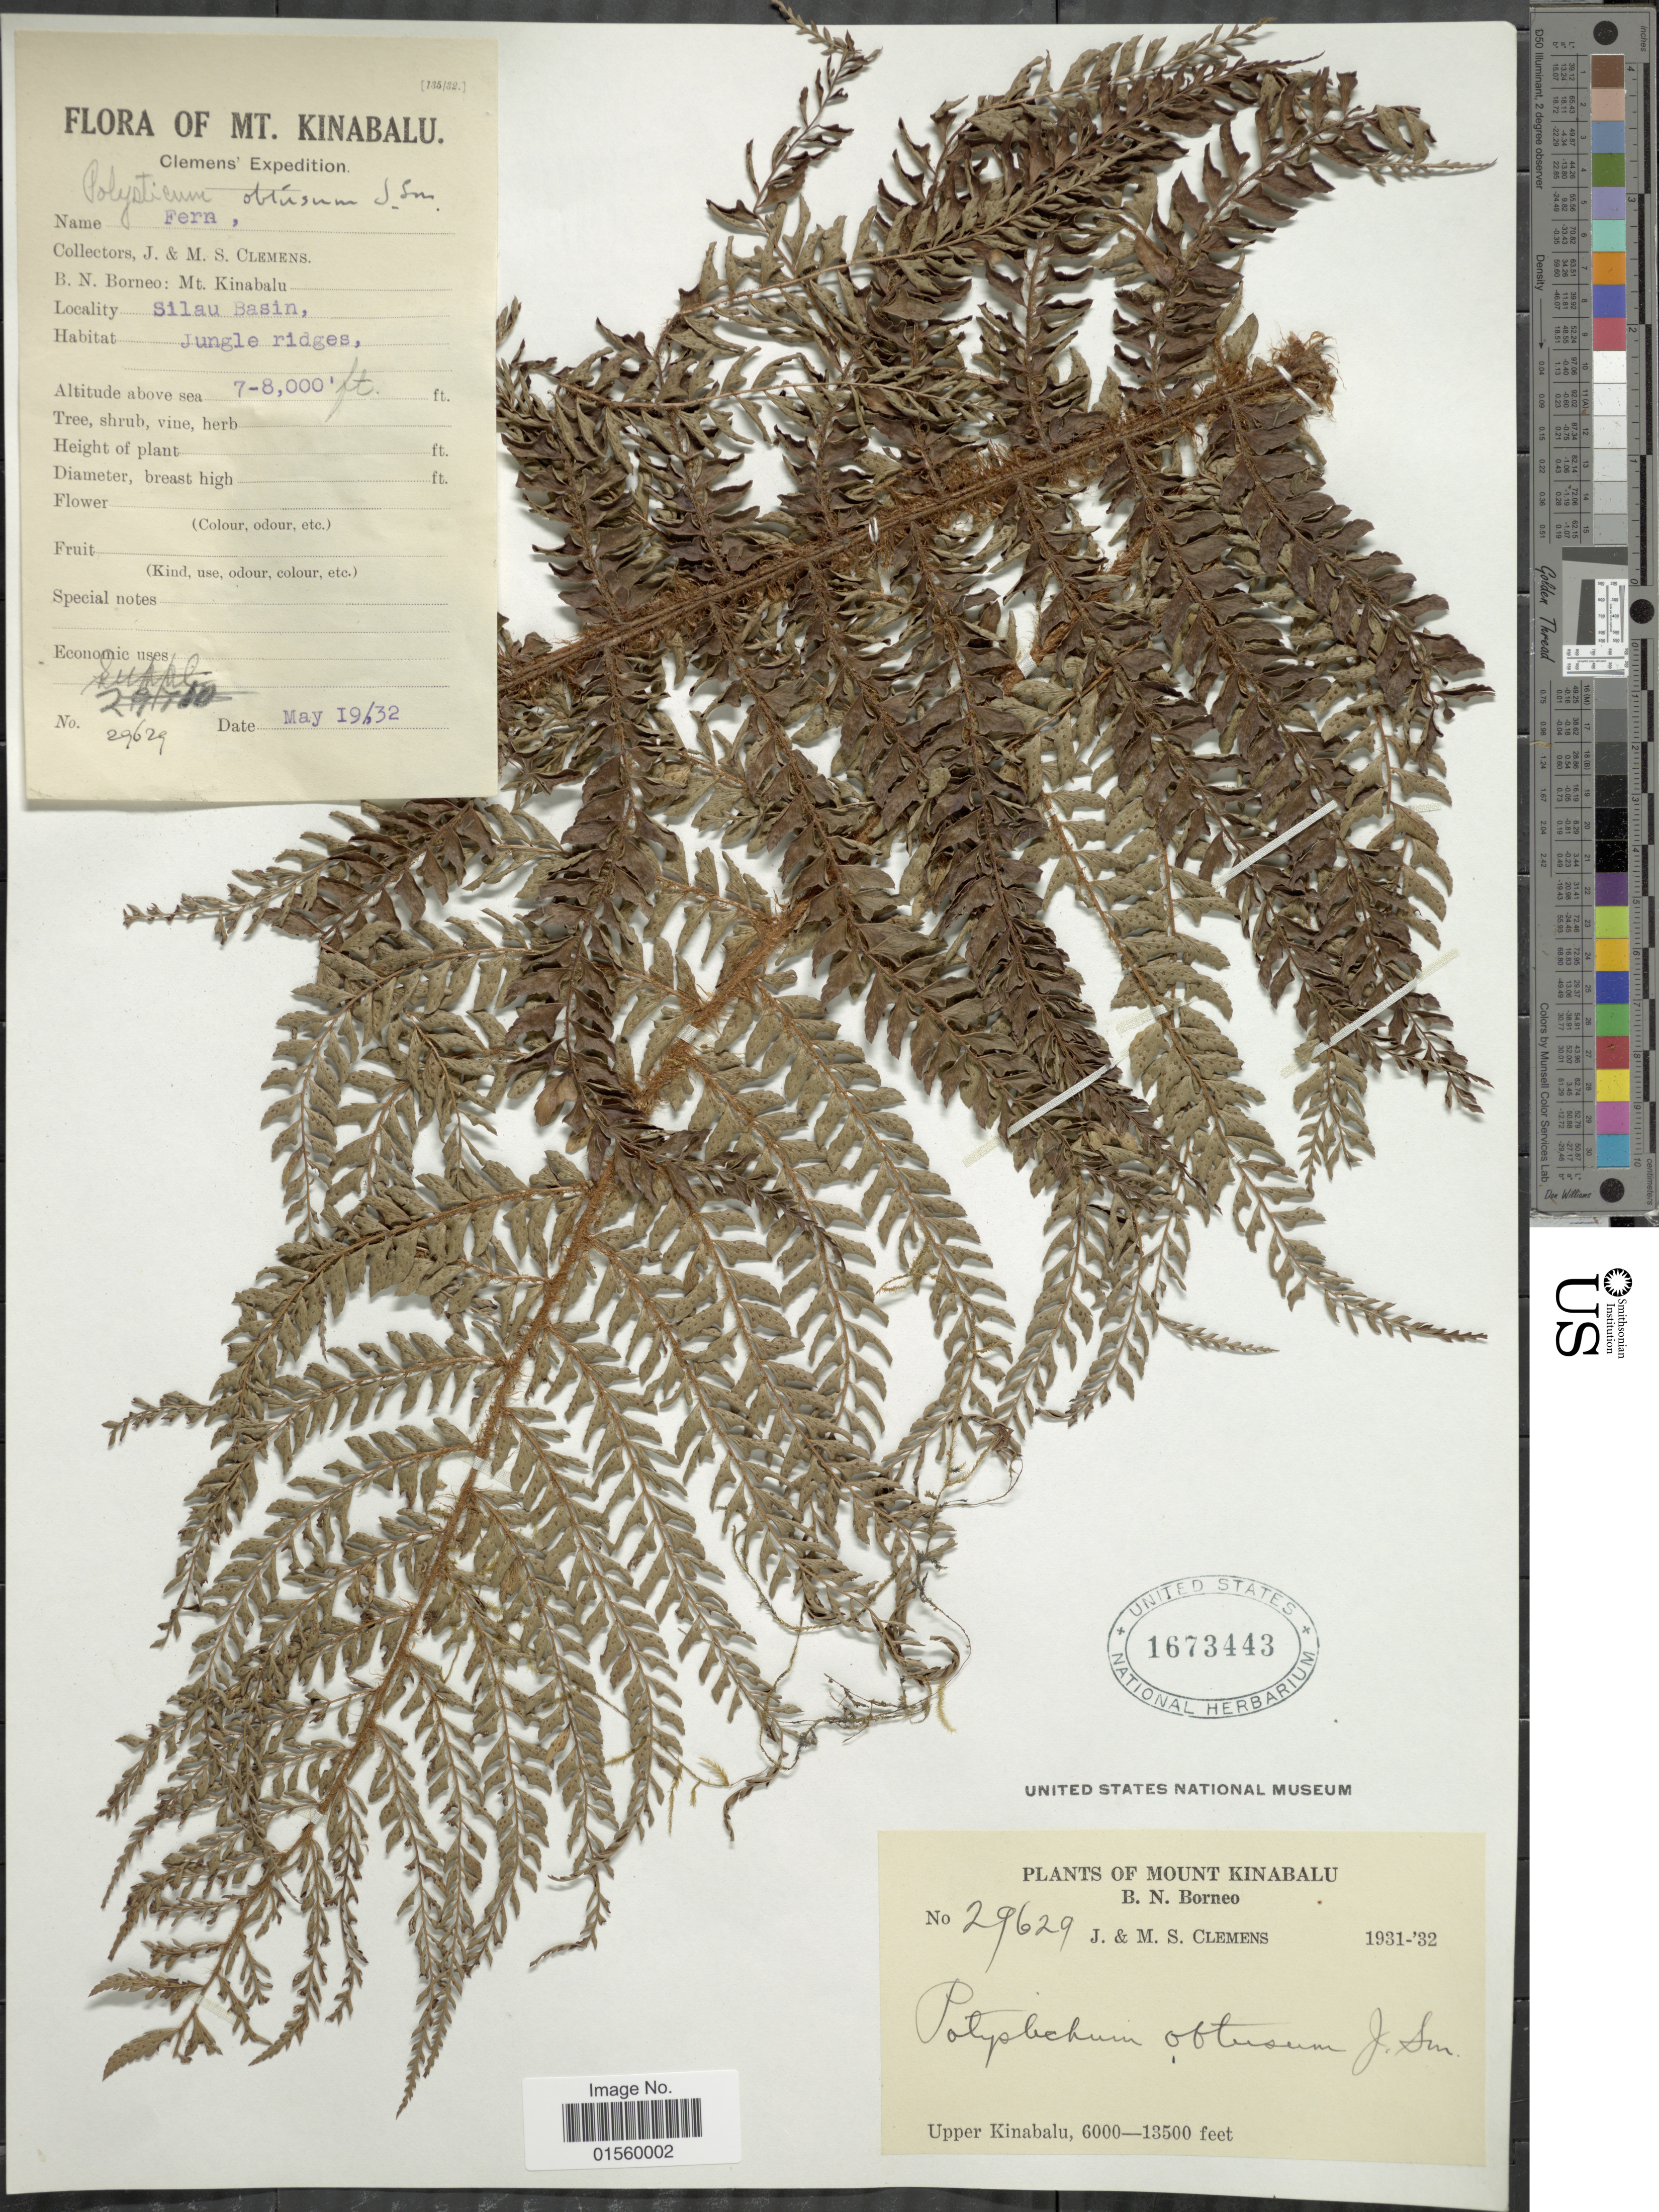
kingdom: Plantae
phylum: Tracheophyta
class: Polypodiopsida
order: Polypodiales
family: Dryopteridaceae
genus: Polystichum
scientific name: Polystichum obtusum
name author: J. Sm.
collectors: J. Clemens & M. S. Clemens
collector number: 29629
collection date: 1932-05-19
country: Malaysia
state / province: Sabah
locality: B. N. Borneo: Mt. Kinabalu, Silau Basin, Mount Kinabalu, Upper Kinabalu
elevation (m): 2134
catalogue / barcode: US 1673443